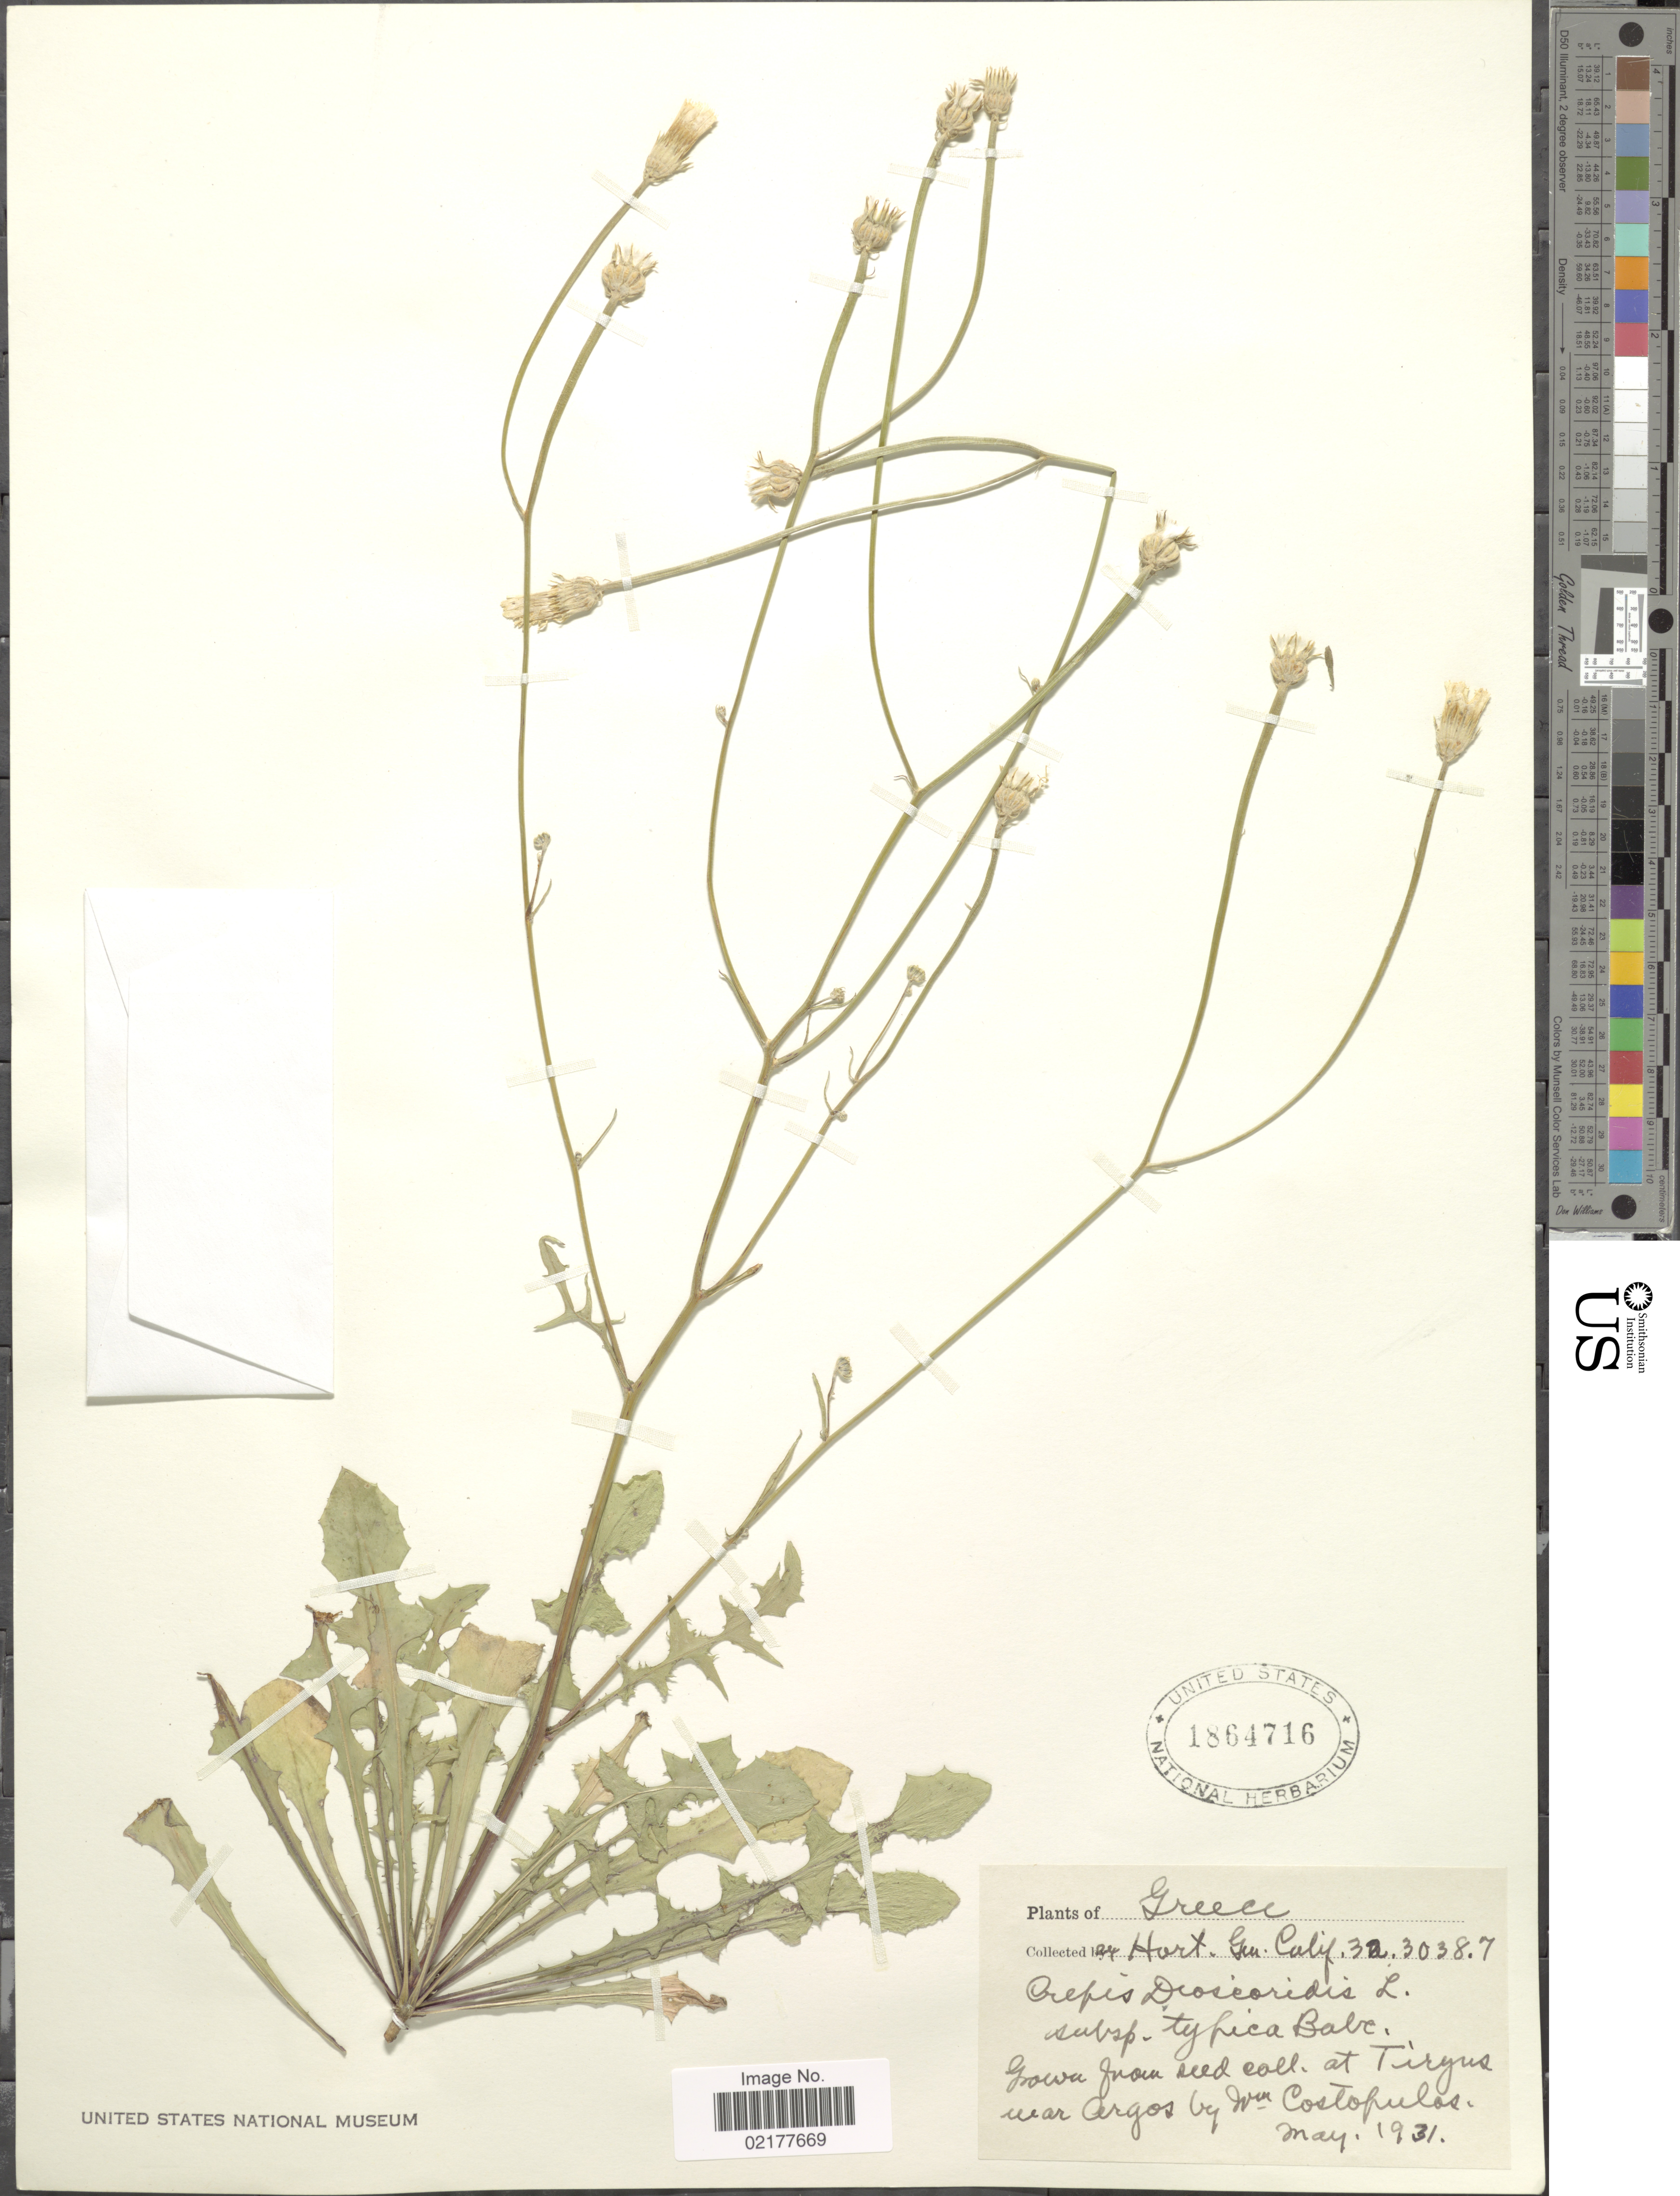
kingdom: Plantae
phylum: Tracheophyta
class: Magnoliopsida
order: Asterales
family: Asteraceae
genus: Crepis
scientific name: Crepis dioscoridis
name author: L.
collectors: Hort. Gen. Calif.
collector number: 3230387?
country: Greece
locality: Greece [unsure placement]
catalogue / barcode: US 1864716